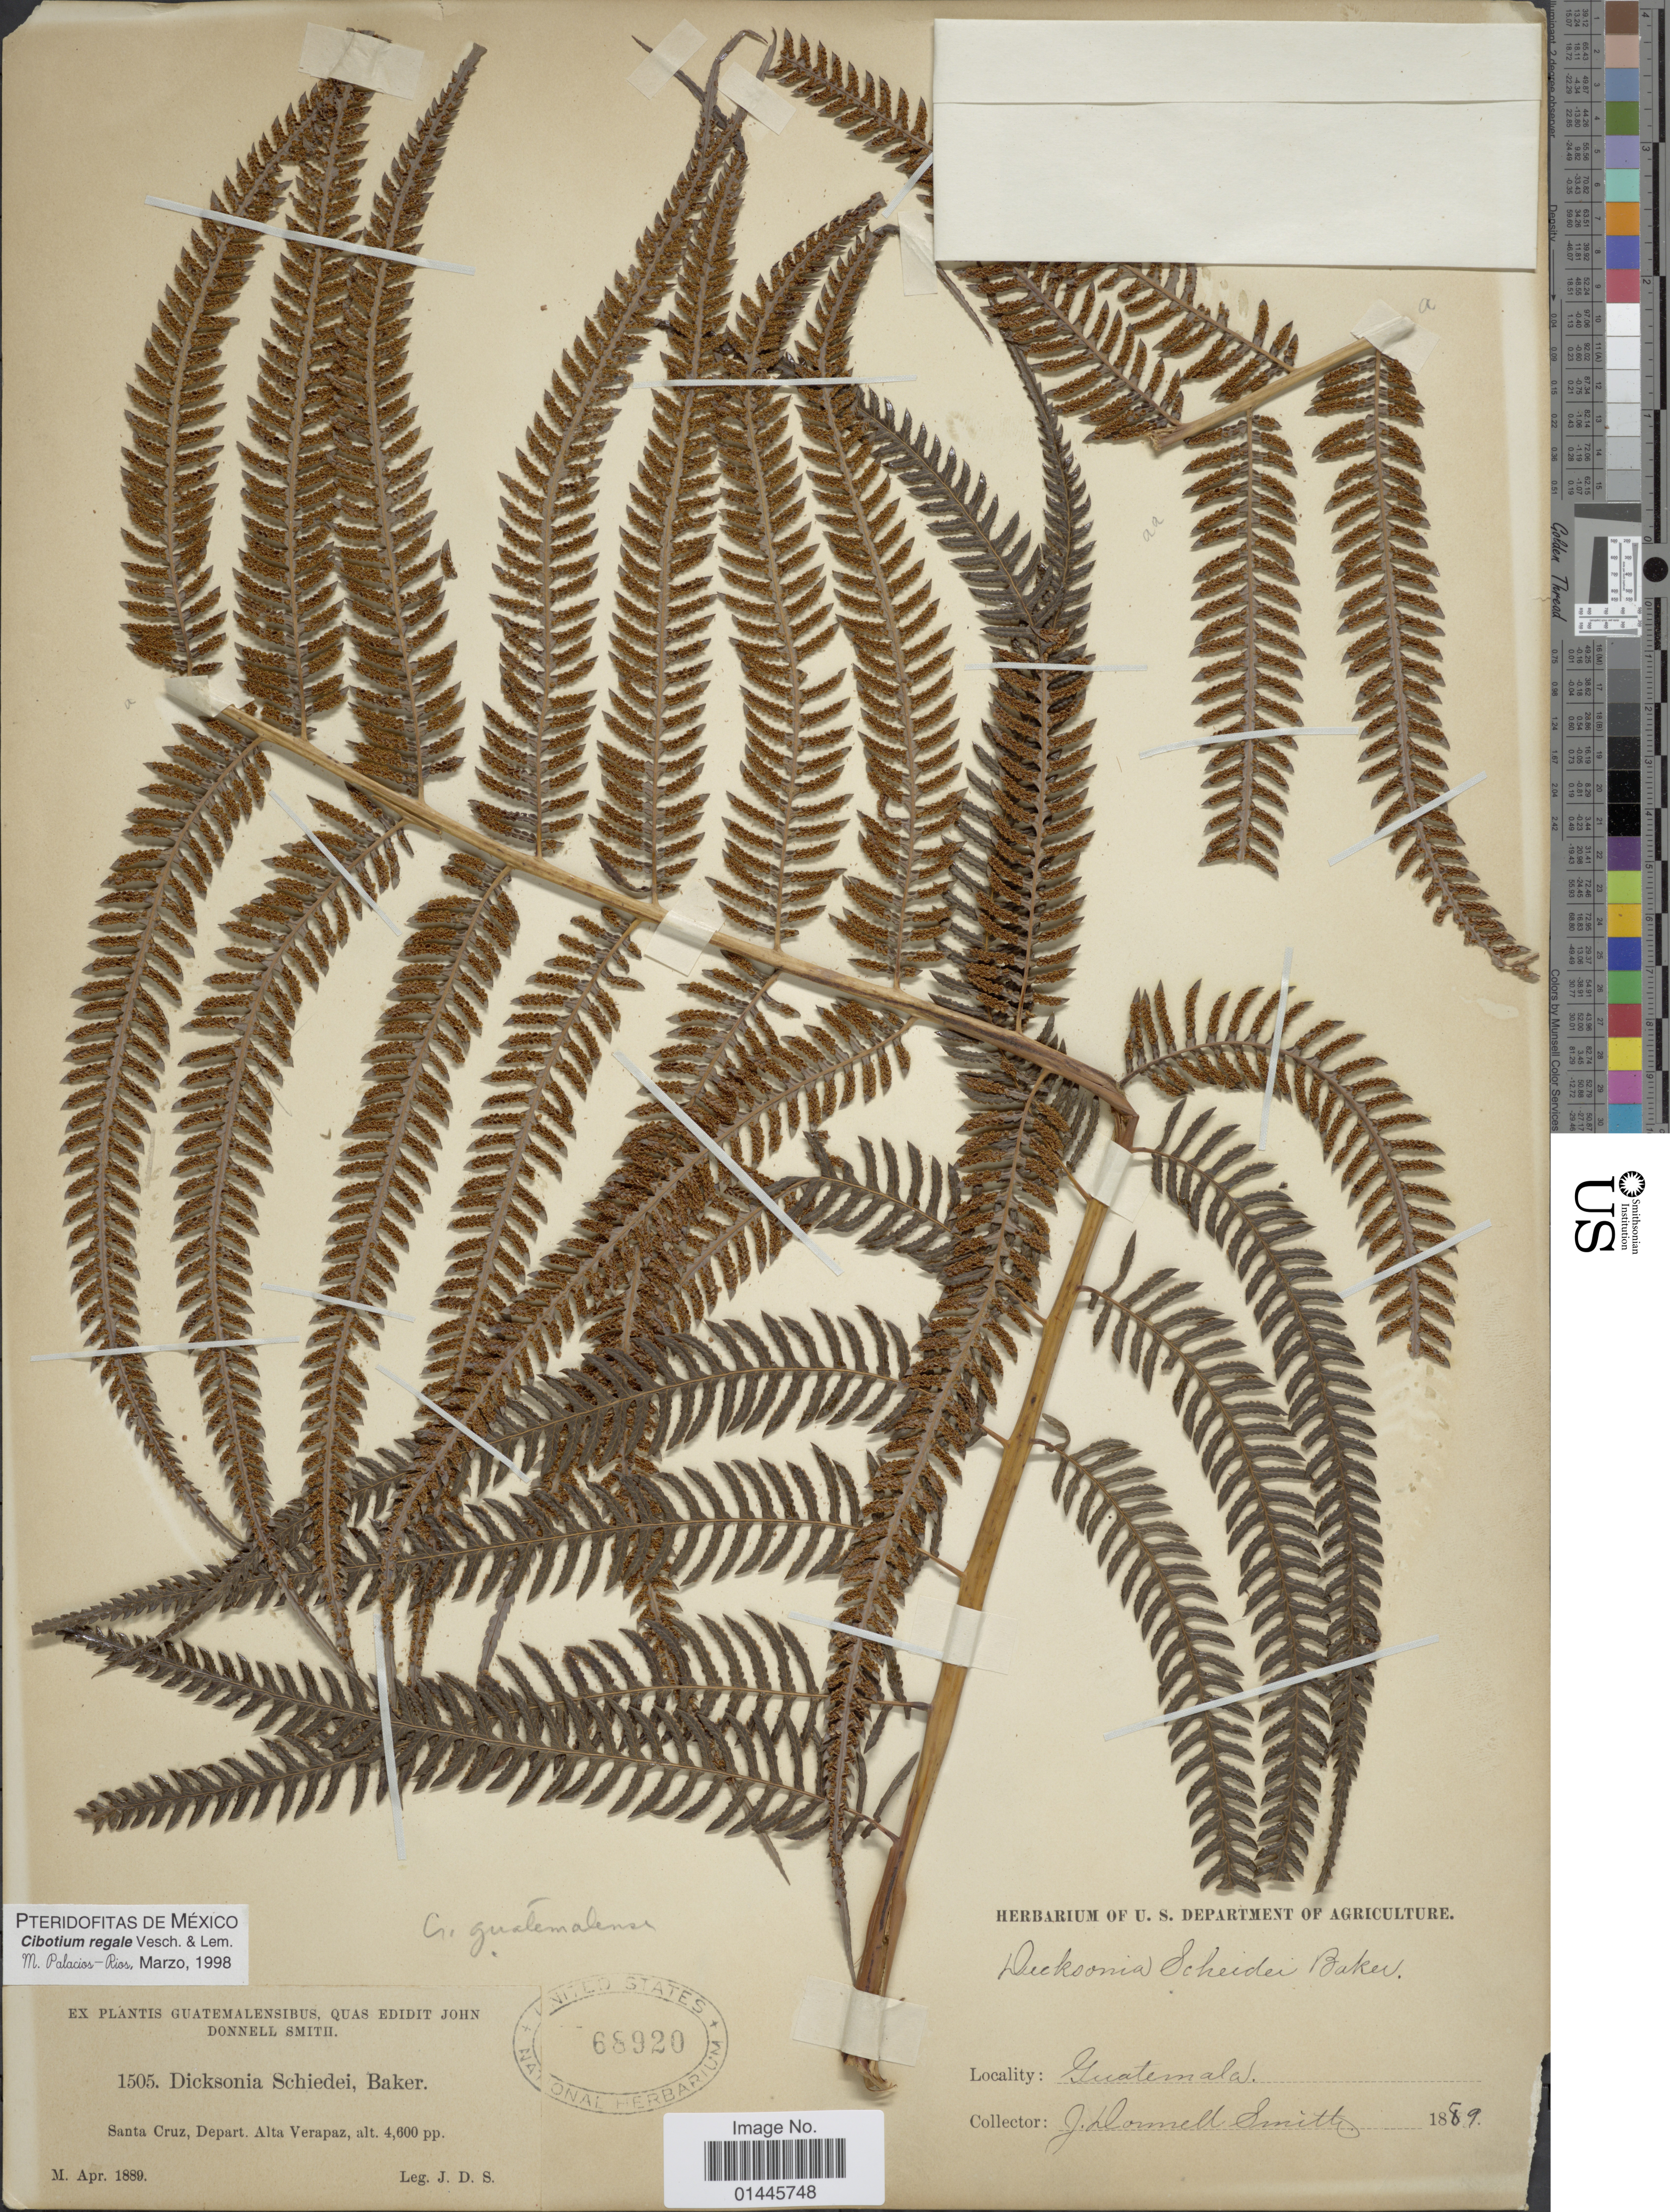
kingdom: Plantae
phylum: Tracheophyta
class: Polypodiopsida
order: Cyatheales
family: Cibotiaceae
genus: Cibotium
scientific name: Cibotium regale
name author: Verschaff. & Lem.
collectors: J. Donnell Smith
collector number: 1505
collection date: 1889-04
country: Guatemala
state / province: Alta Verapaz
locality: Santa Cruz.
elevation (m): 1402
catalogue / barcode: US 68920